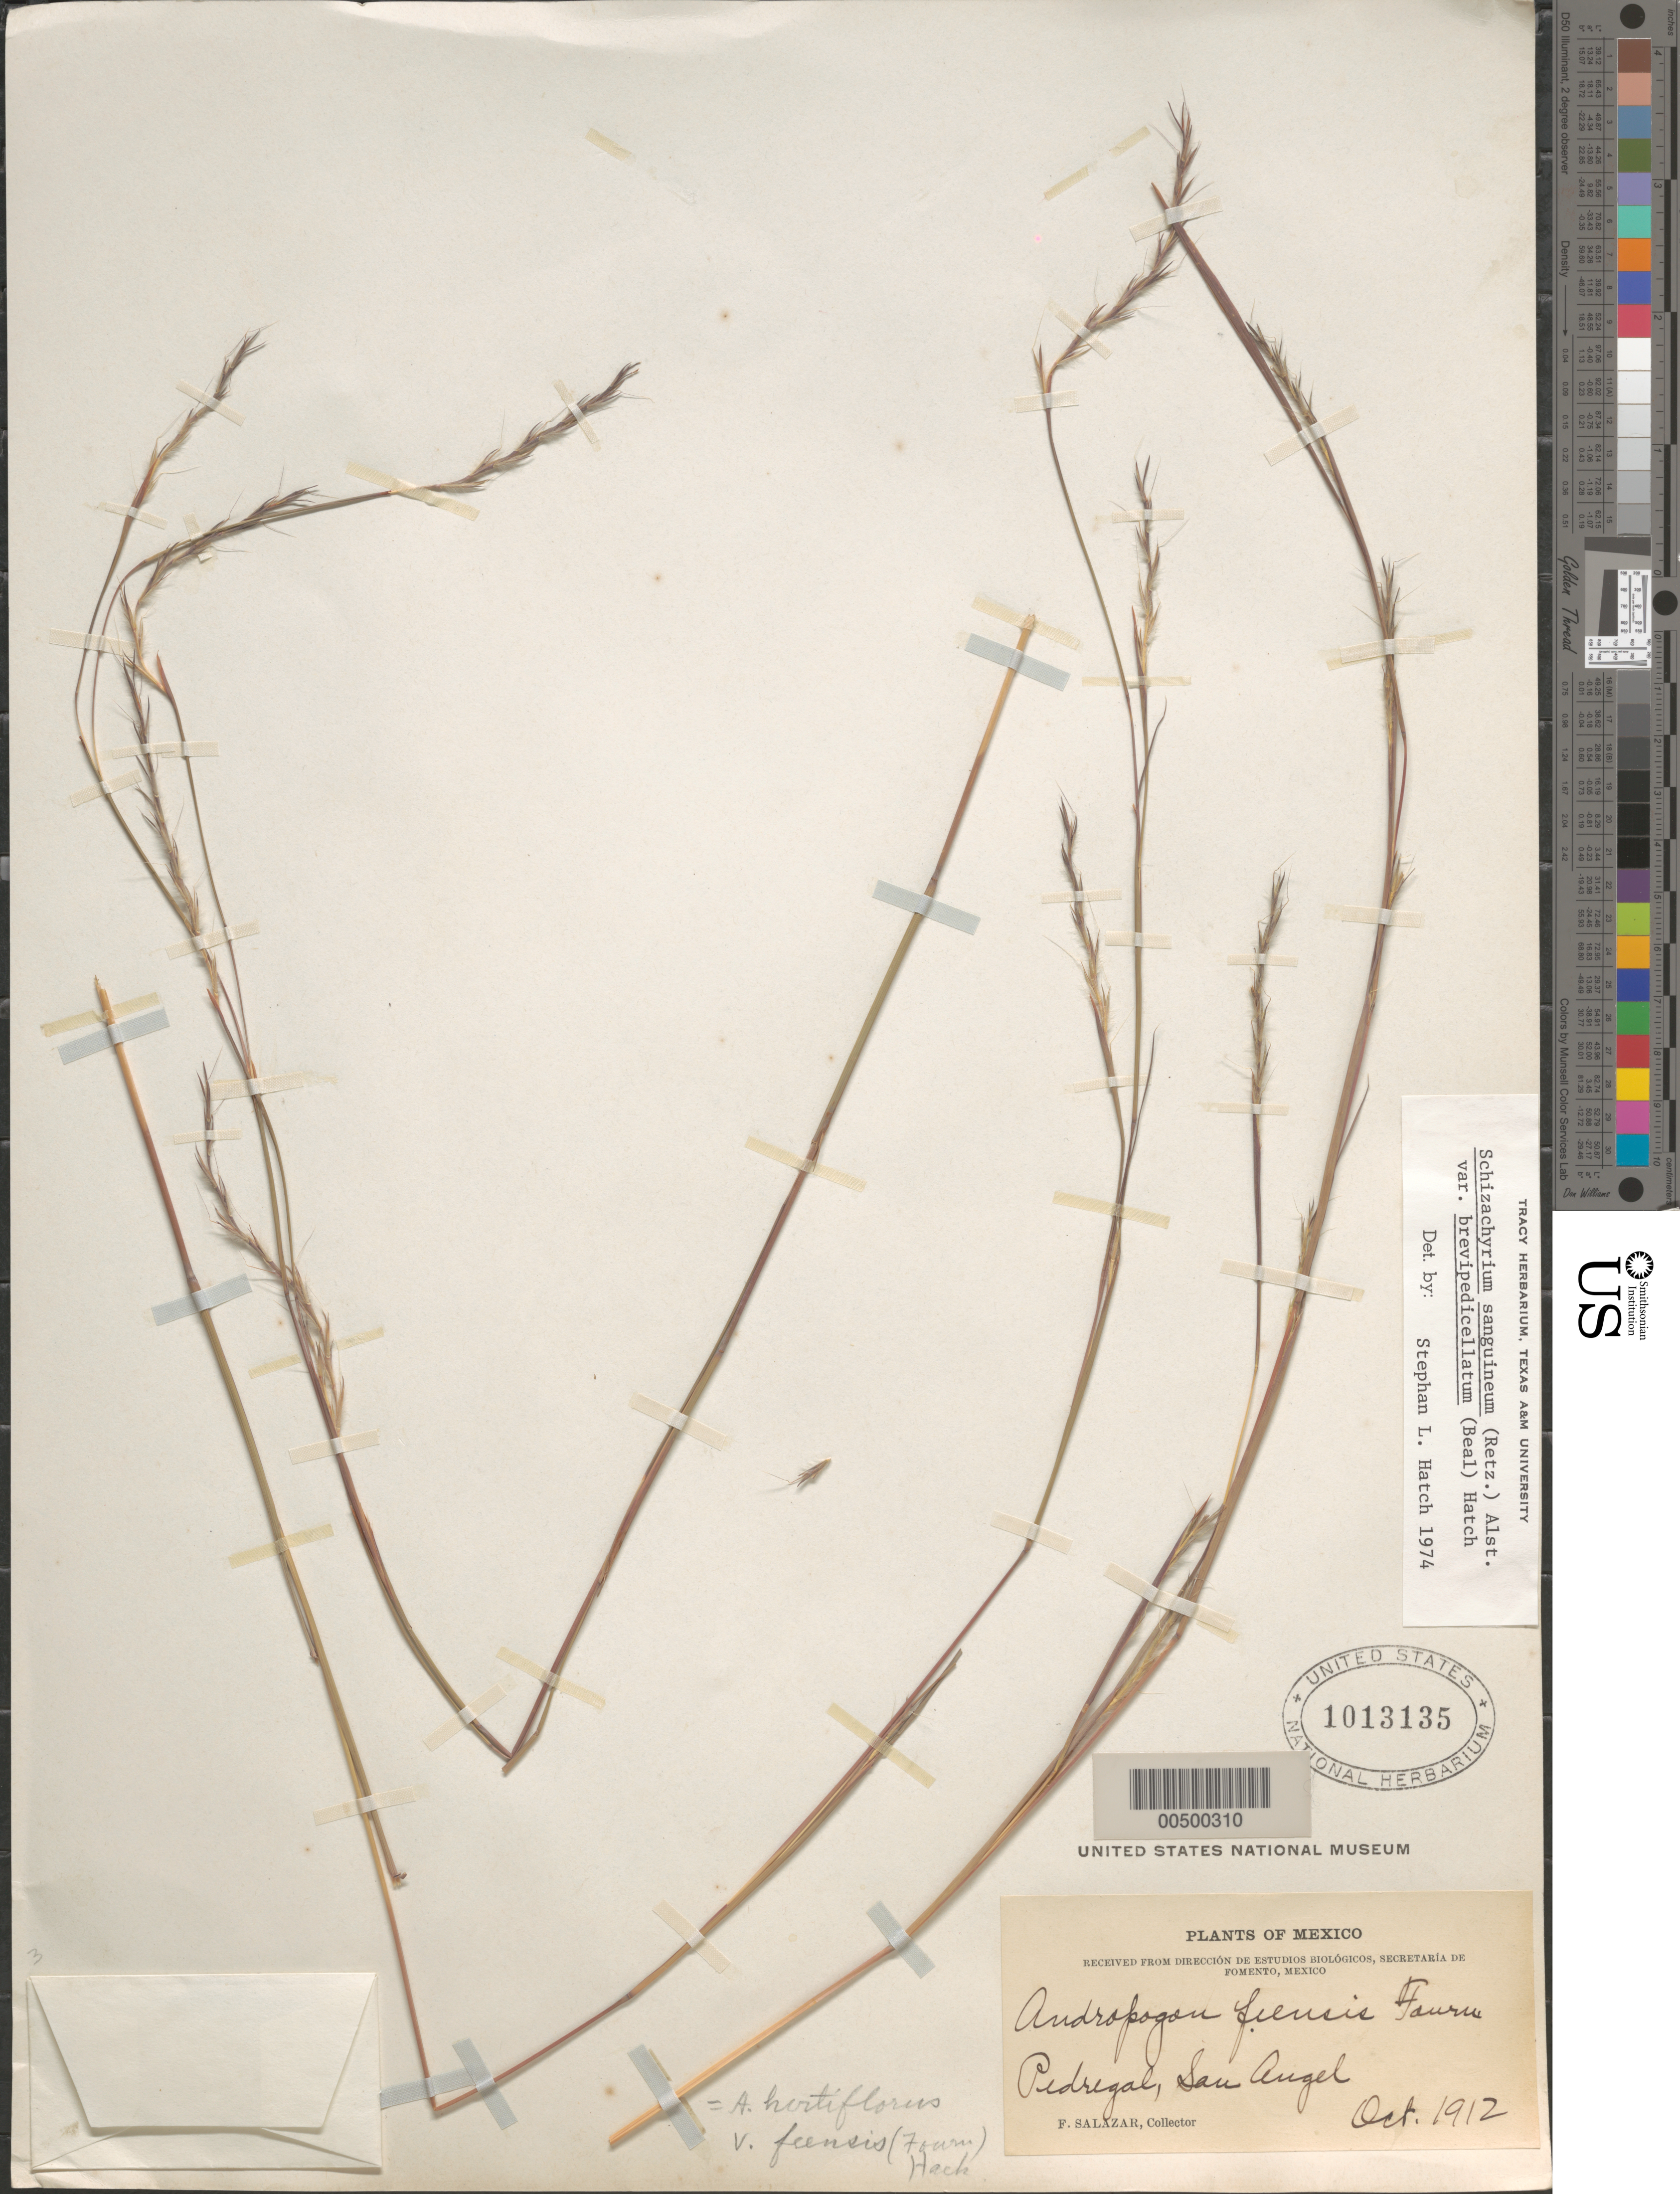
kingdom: Plantae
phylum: Tracheophyta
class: Liliopsida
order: Poales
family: Poaceae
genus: Schizachyrium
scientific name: Schizachyrium sanguineum var. brevipedicellatum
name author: (W.J. Beal) S.L. Hatch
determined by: Hatch, S. L.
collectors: F. Salazar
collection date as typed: Oct 1912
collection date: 1912-10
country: Mexico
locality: Pedregal, San Angel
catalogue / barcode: US 1013135